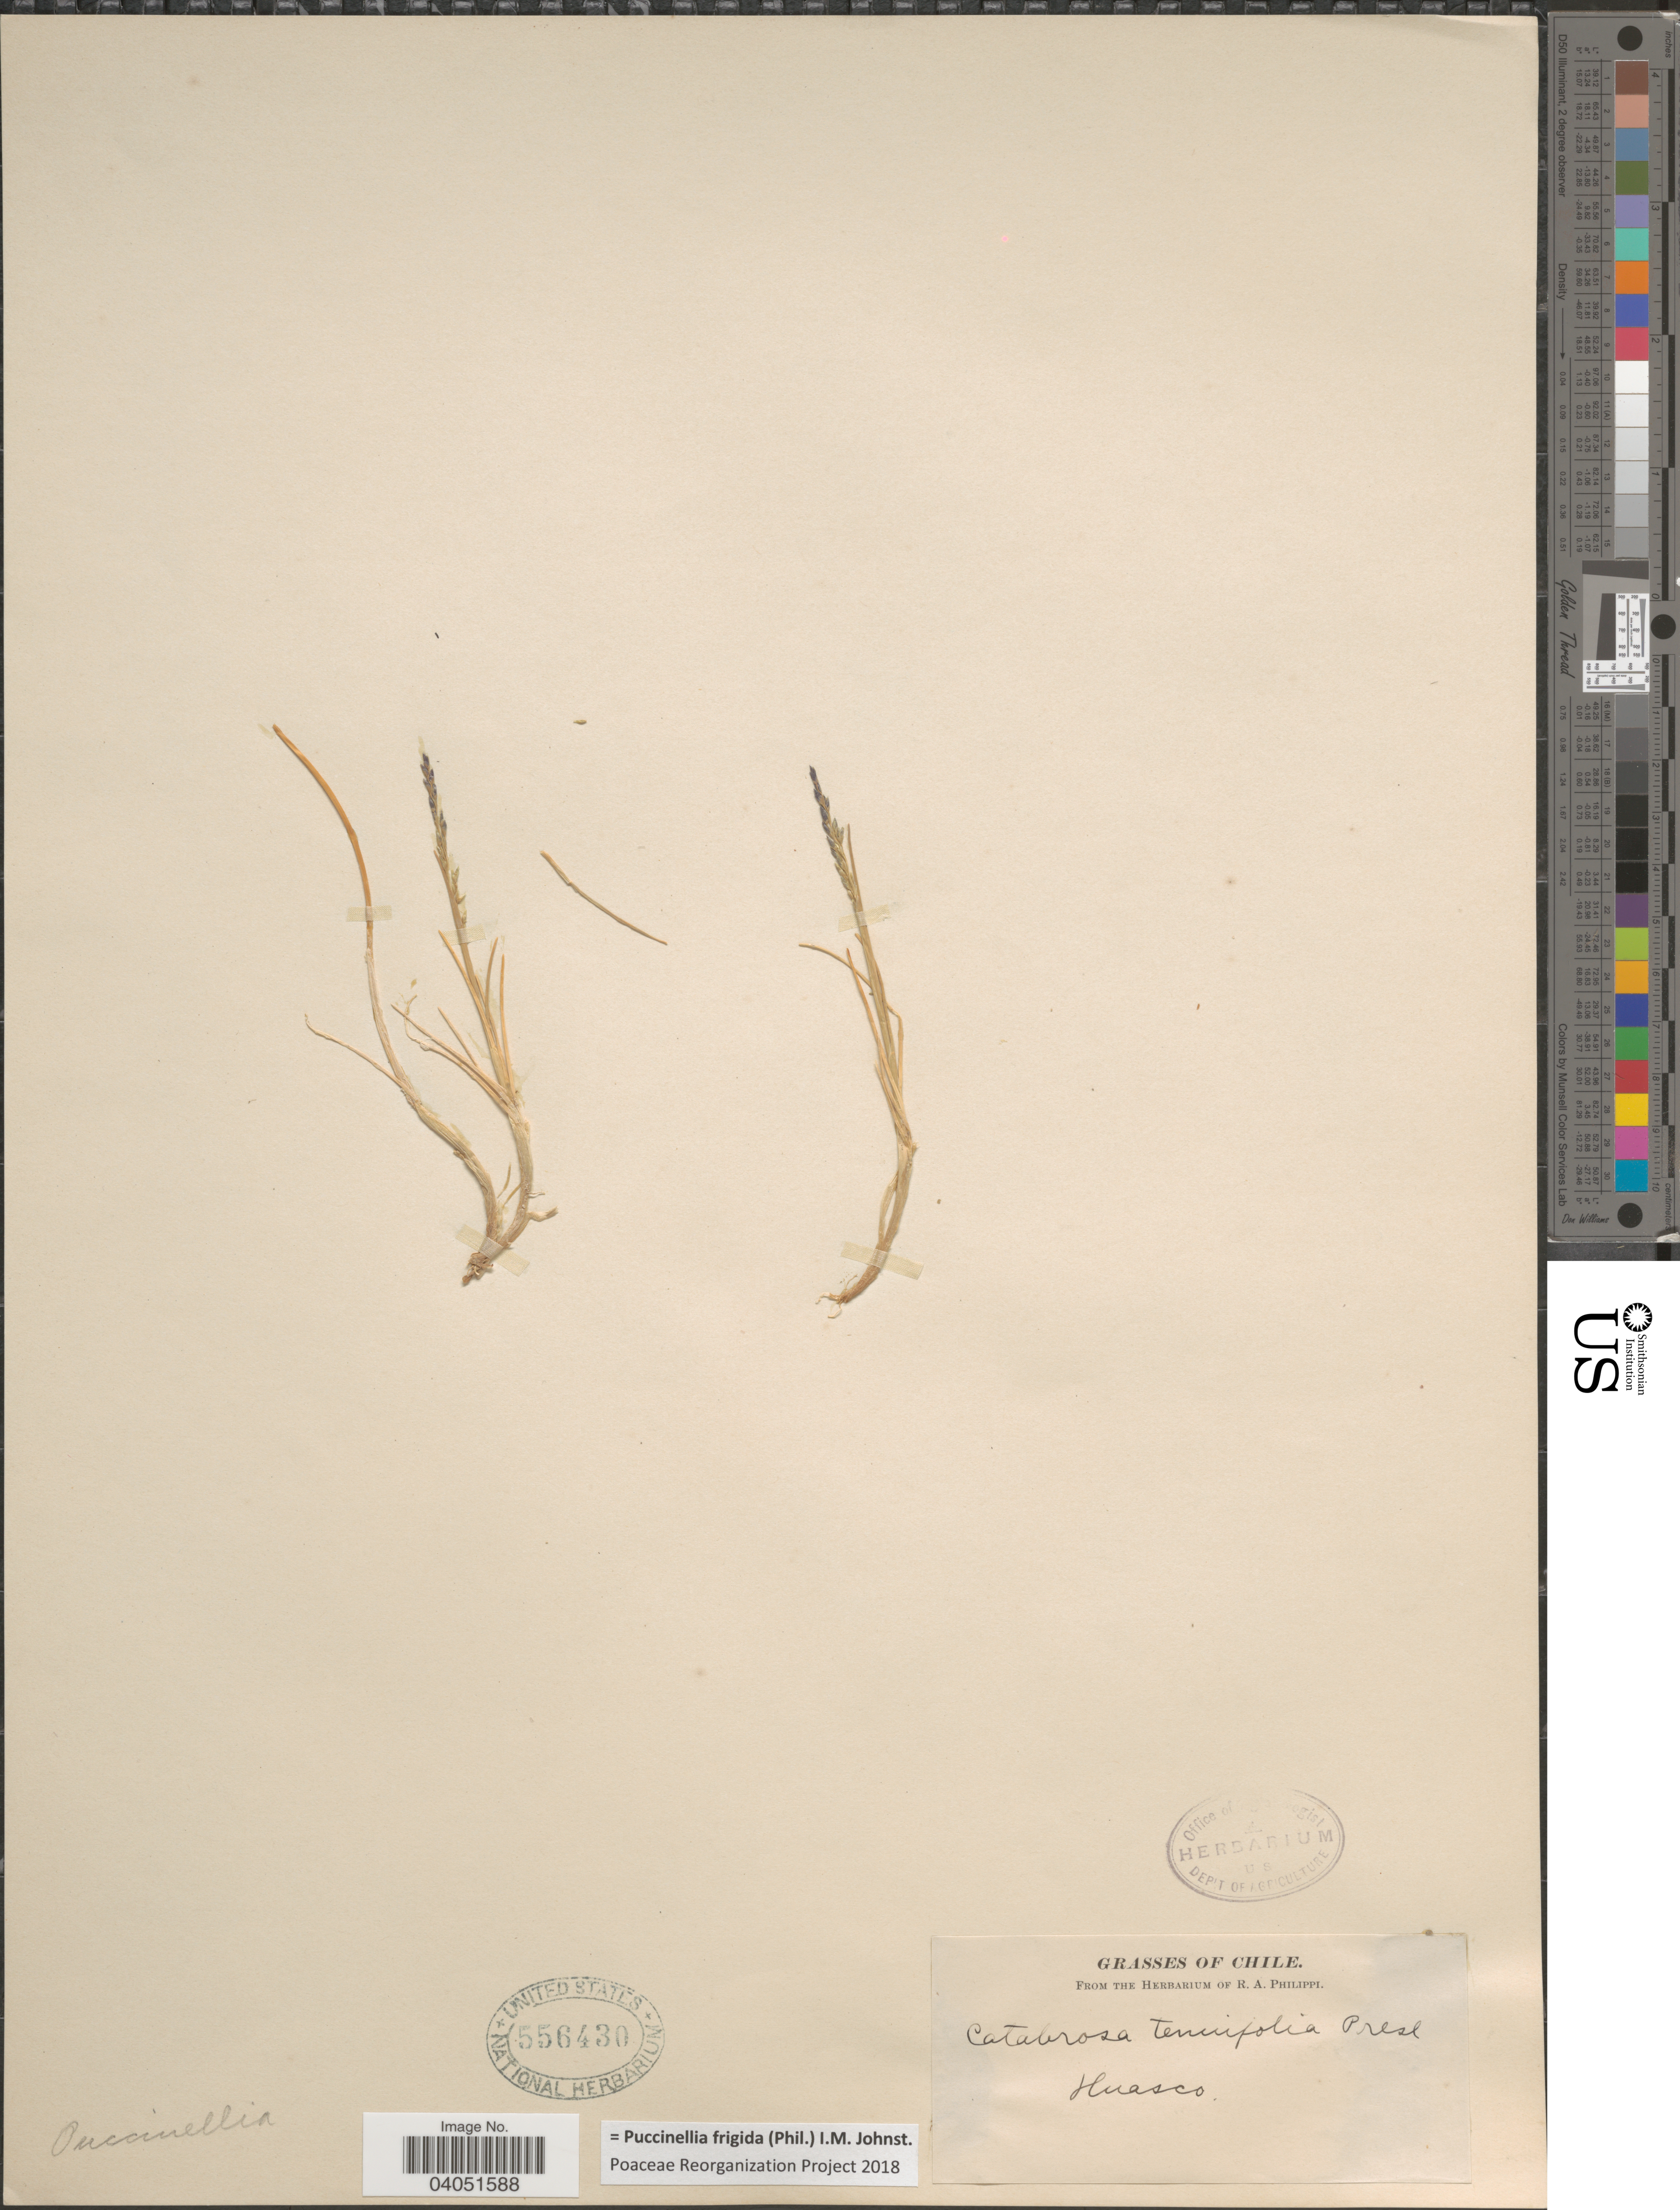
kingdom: Plantae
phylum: Tracheophyta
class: Liliopsida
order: Poales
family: Poaceae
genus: Puccinellia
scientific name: Puccinellia frigida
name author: (Phil.) I.M. Johnst.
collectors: ex. herb. R.A. Philippi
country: Chile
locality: Huasco.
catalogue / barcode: US 556430